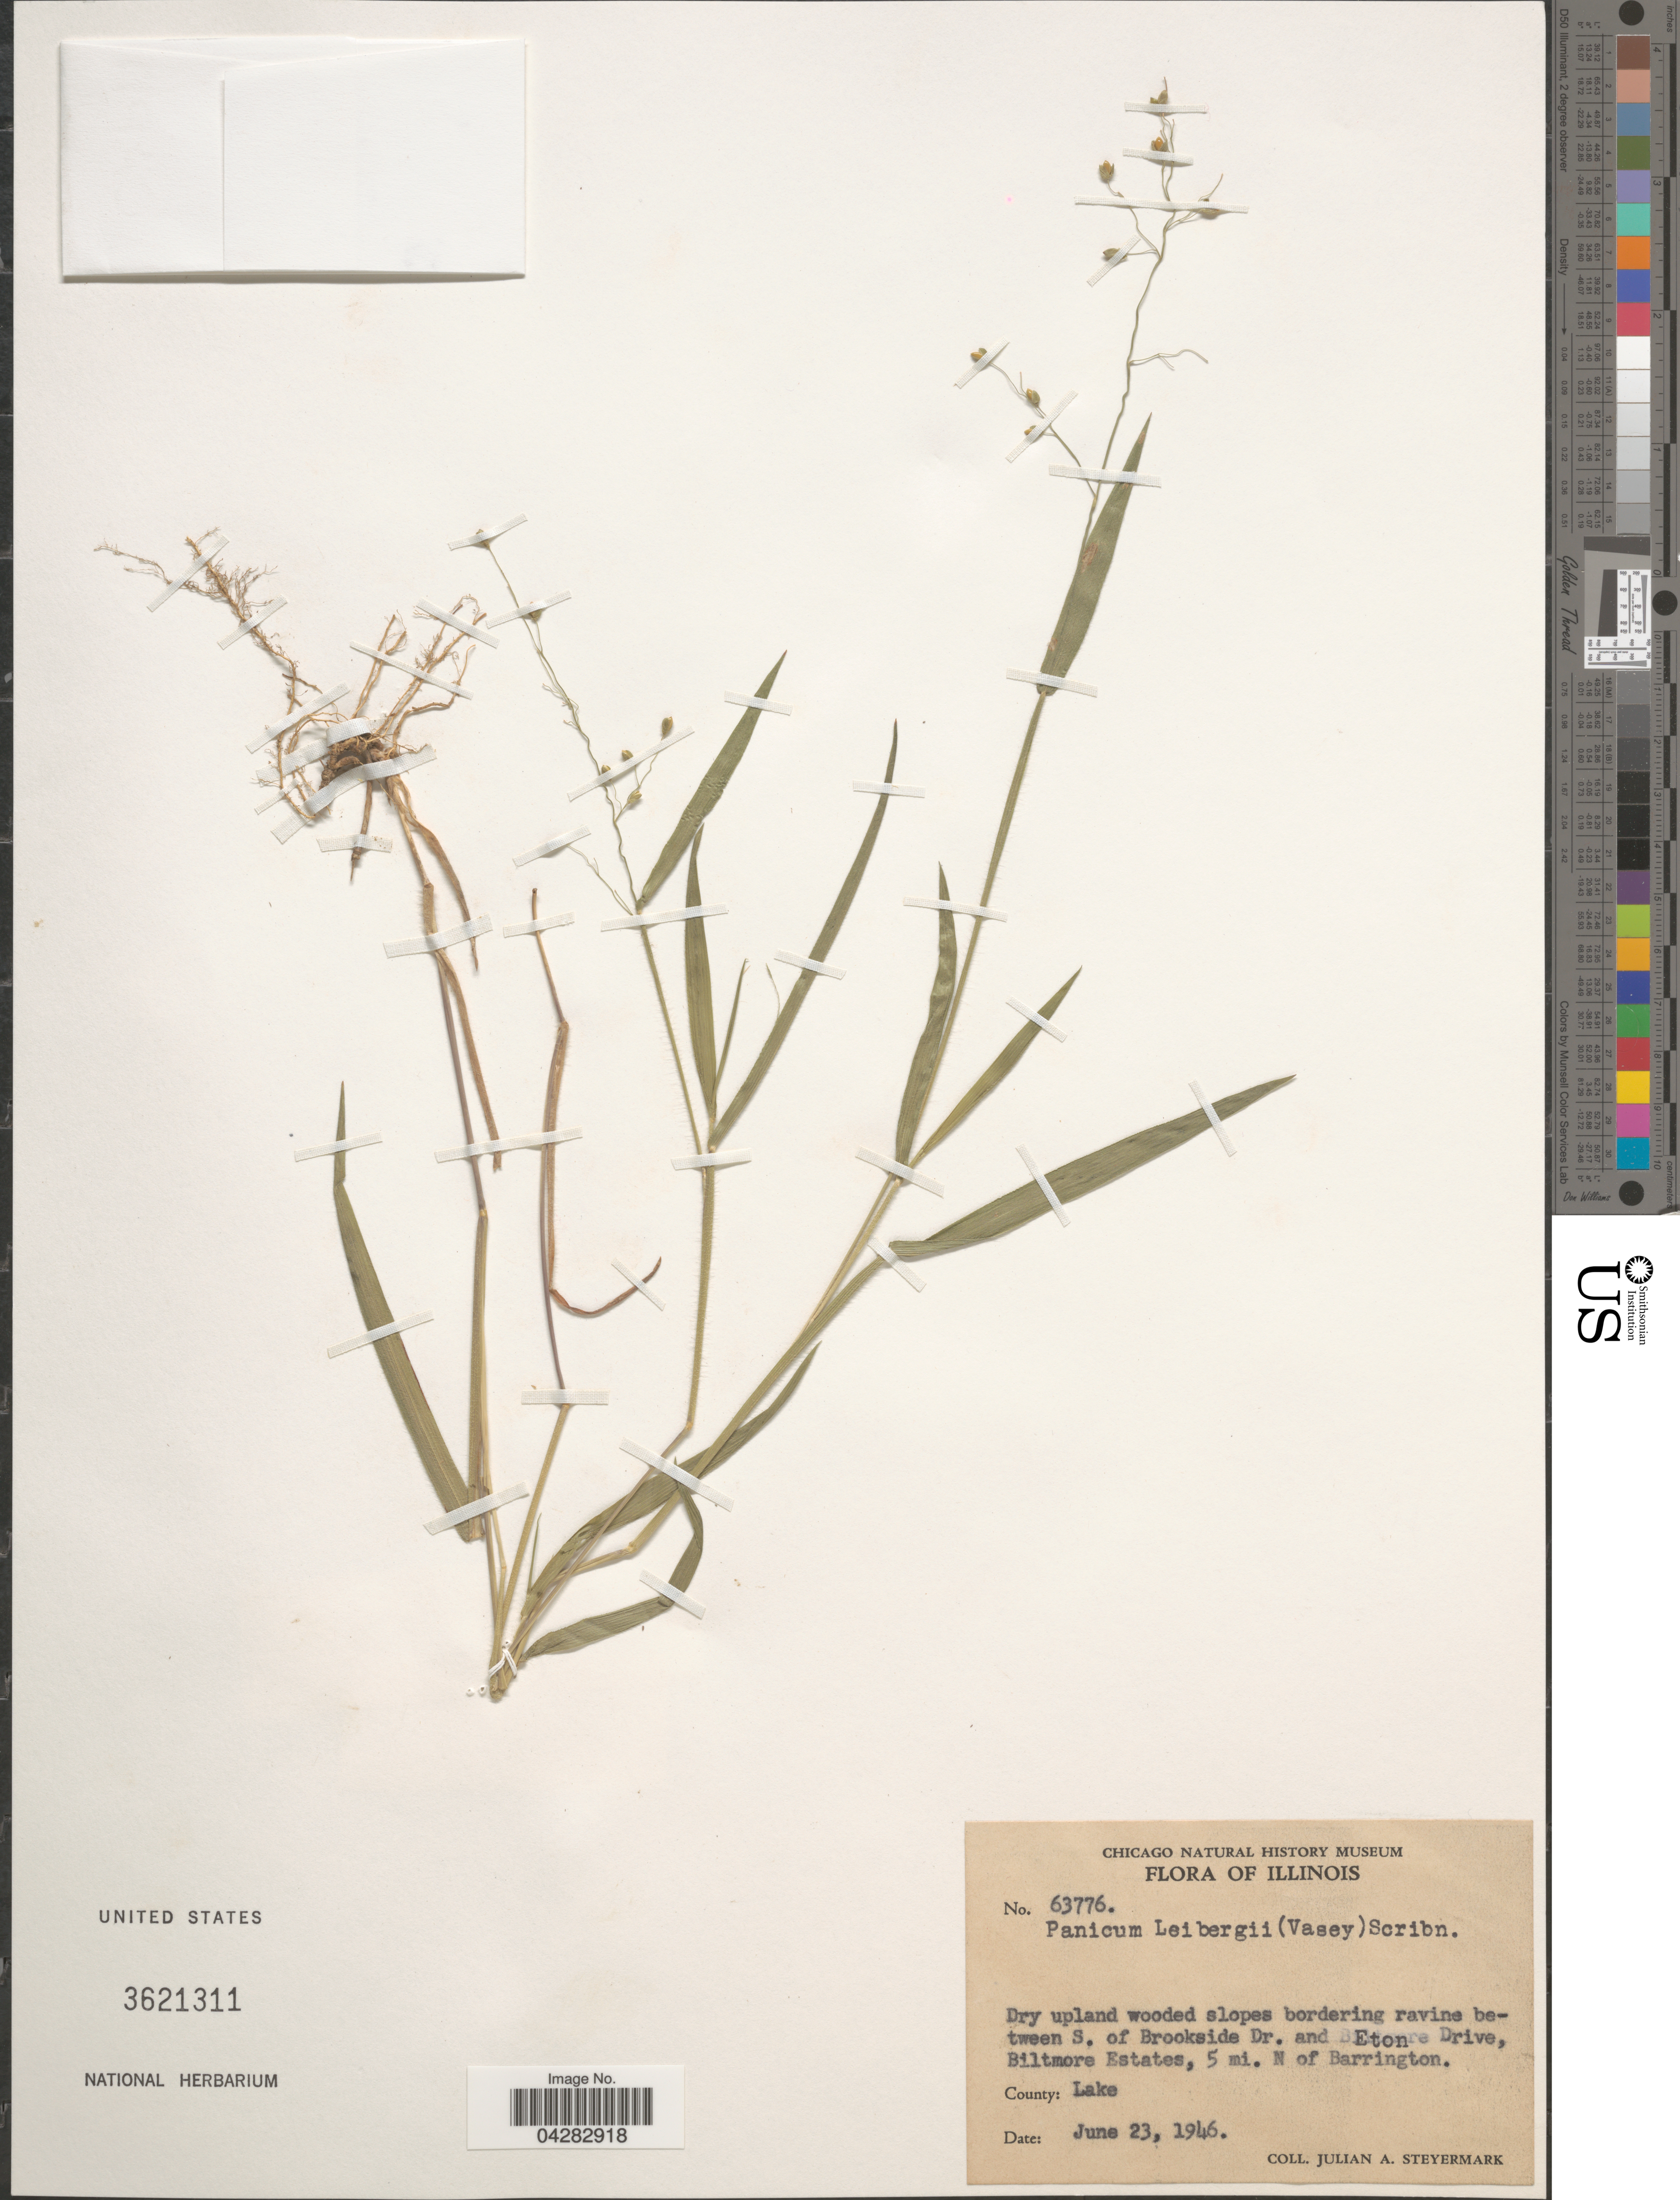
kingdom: Plantae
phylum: Tracheophyta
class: Liliopsida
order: Poales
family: Poaceae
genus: Dichanthelium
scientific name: Dichanthelium leibergii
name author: (Vasey) Gould & C.A. Clark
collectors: J. Steyermark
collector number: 63776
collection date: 1946-06-23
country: United States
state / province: Illinois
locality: Dry upland wooded slopes bordering ravine between S. of Brookside Dr. and Eton Drive, Biltmore Estates, 5 mi. N of Barrington. County: Lake.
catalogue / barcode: US 3621311